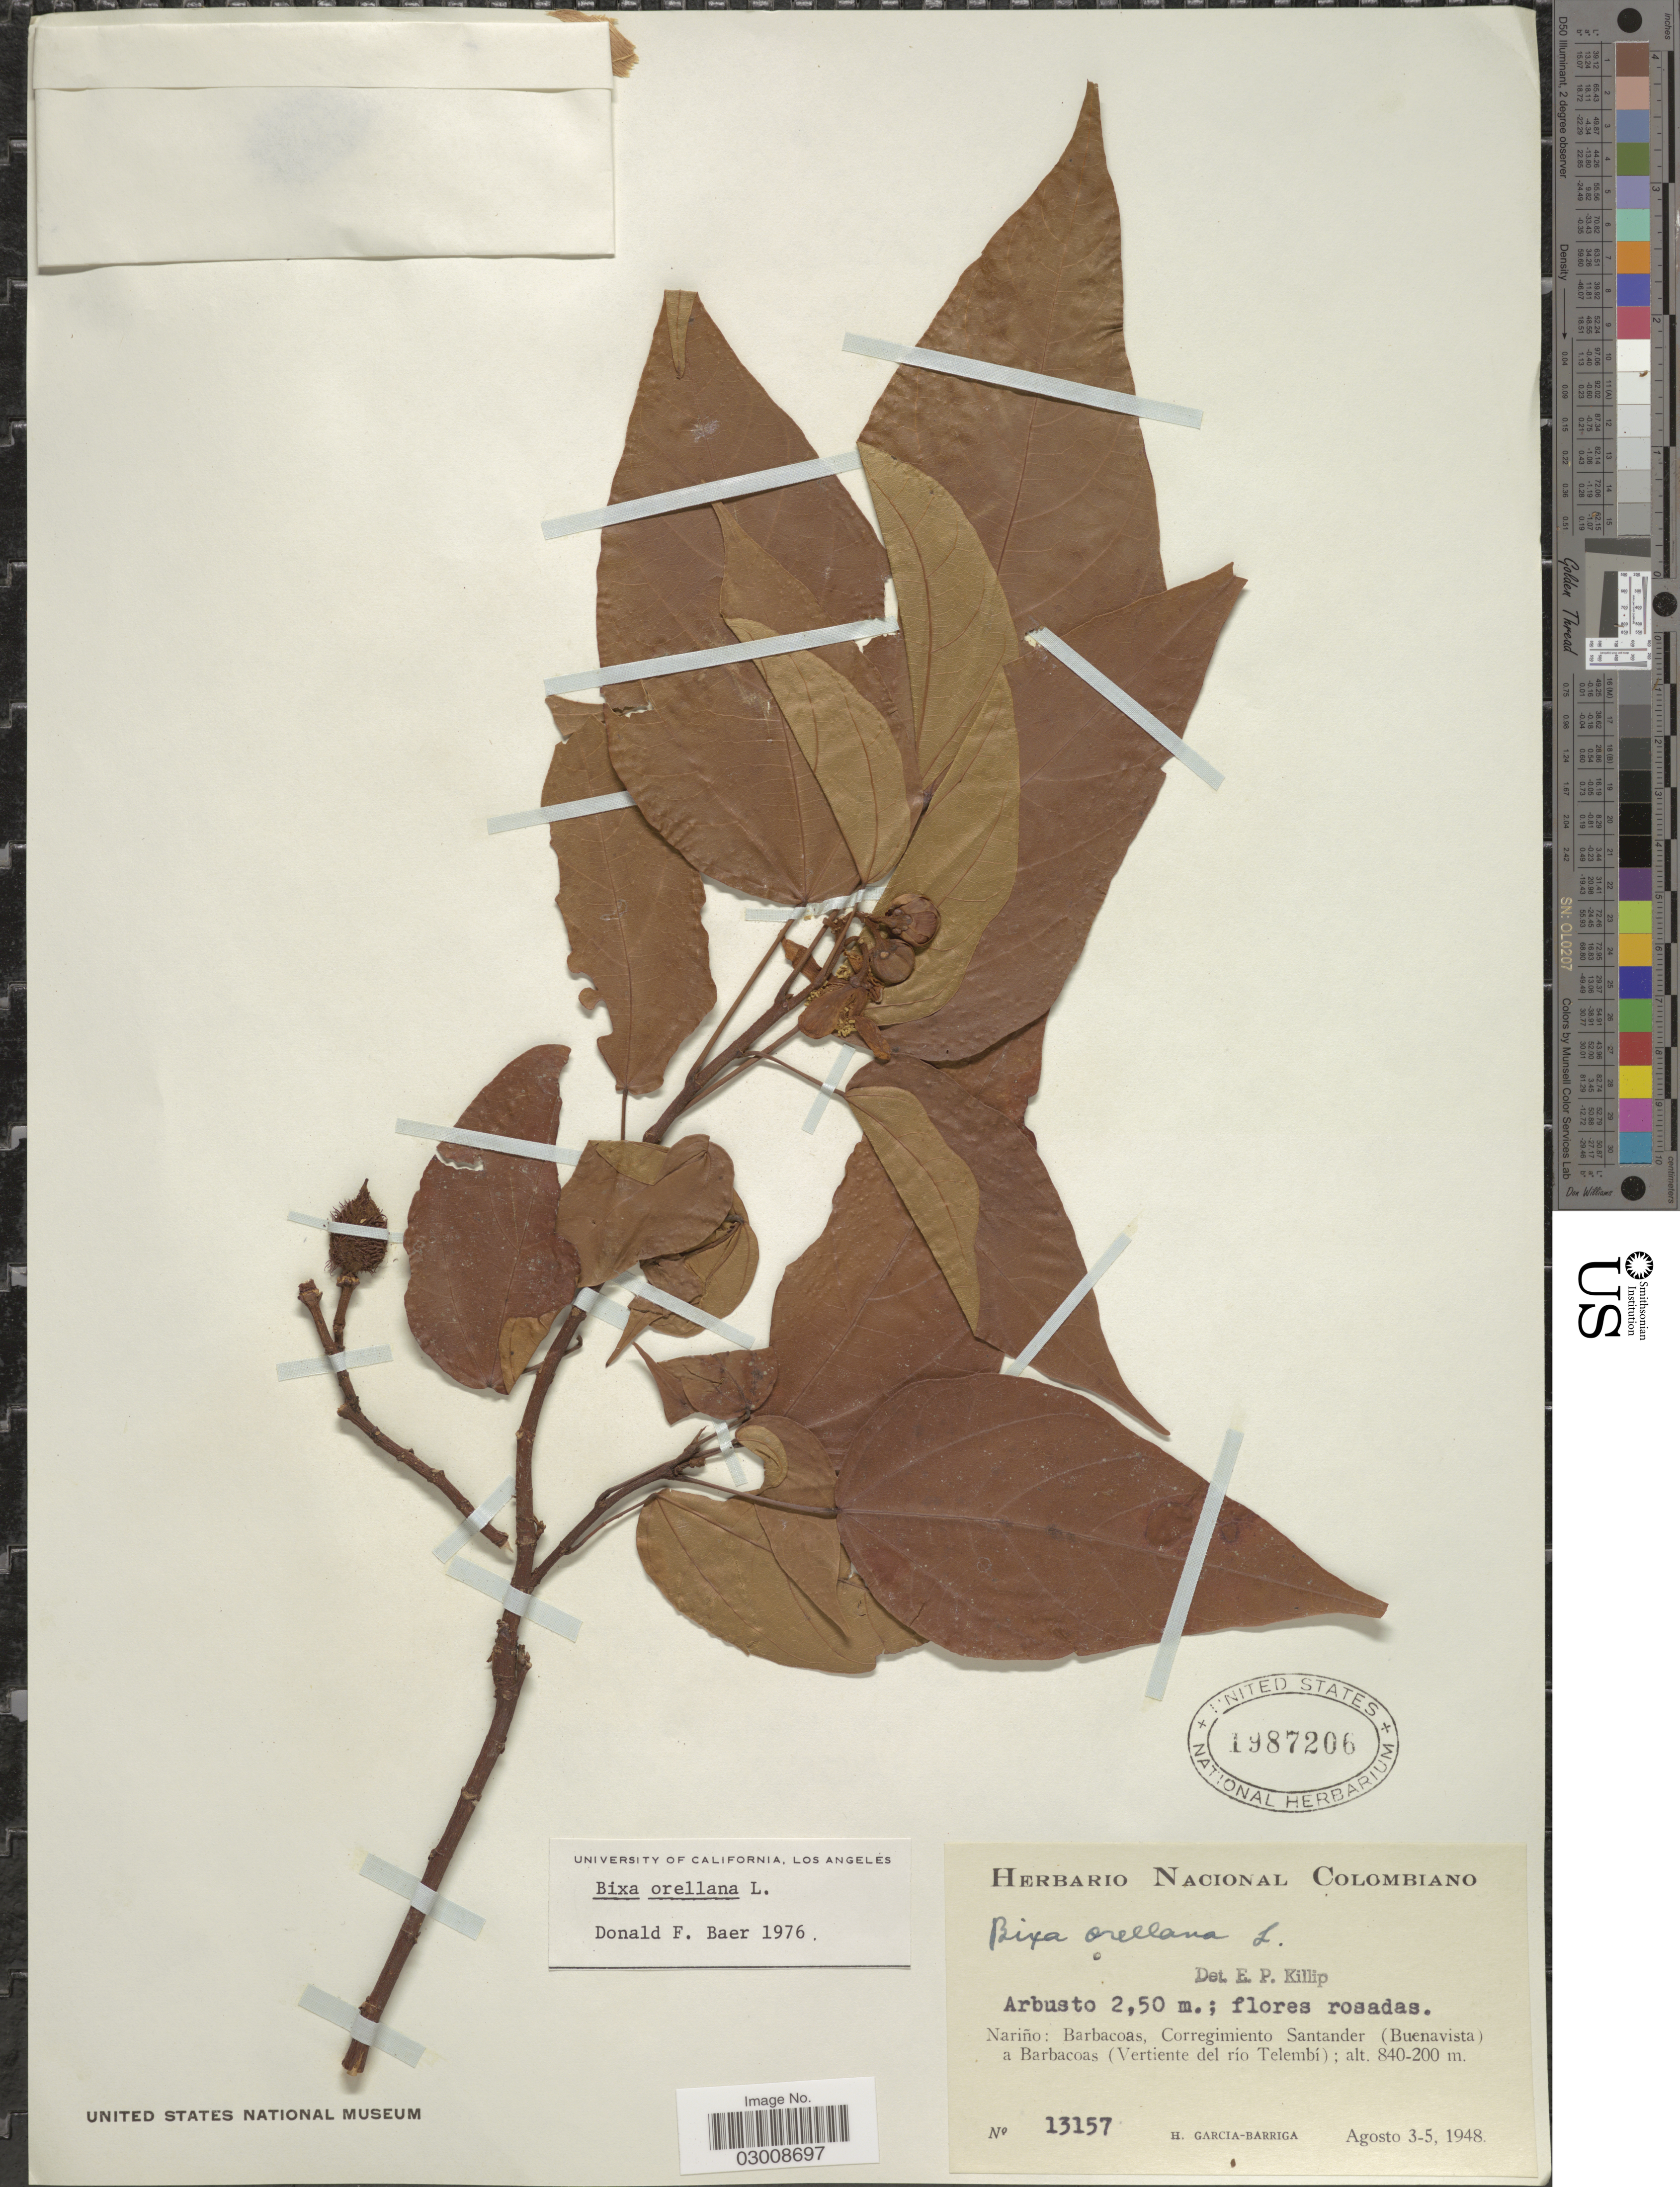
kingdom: Plantae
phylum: Tracheophyta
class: Magnoliopsida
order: Malvales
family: Bixaceae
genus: Bixa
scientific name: Bixa orellana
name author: L.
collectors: H. García Barriga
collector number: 13157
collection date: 1948-08-03/1948-08-05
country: Colombia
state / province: Nariño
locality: Barbacoas, Corregimiento Santander (Buenavista) a Barbacoas (Vertiente del río Telembí).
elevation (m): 200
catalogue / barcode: US 1987206